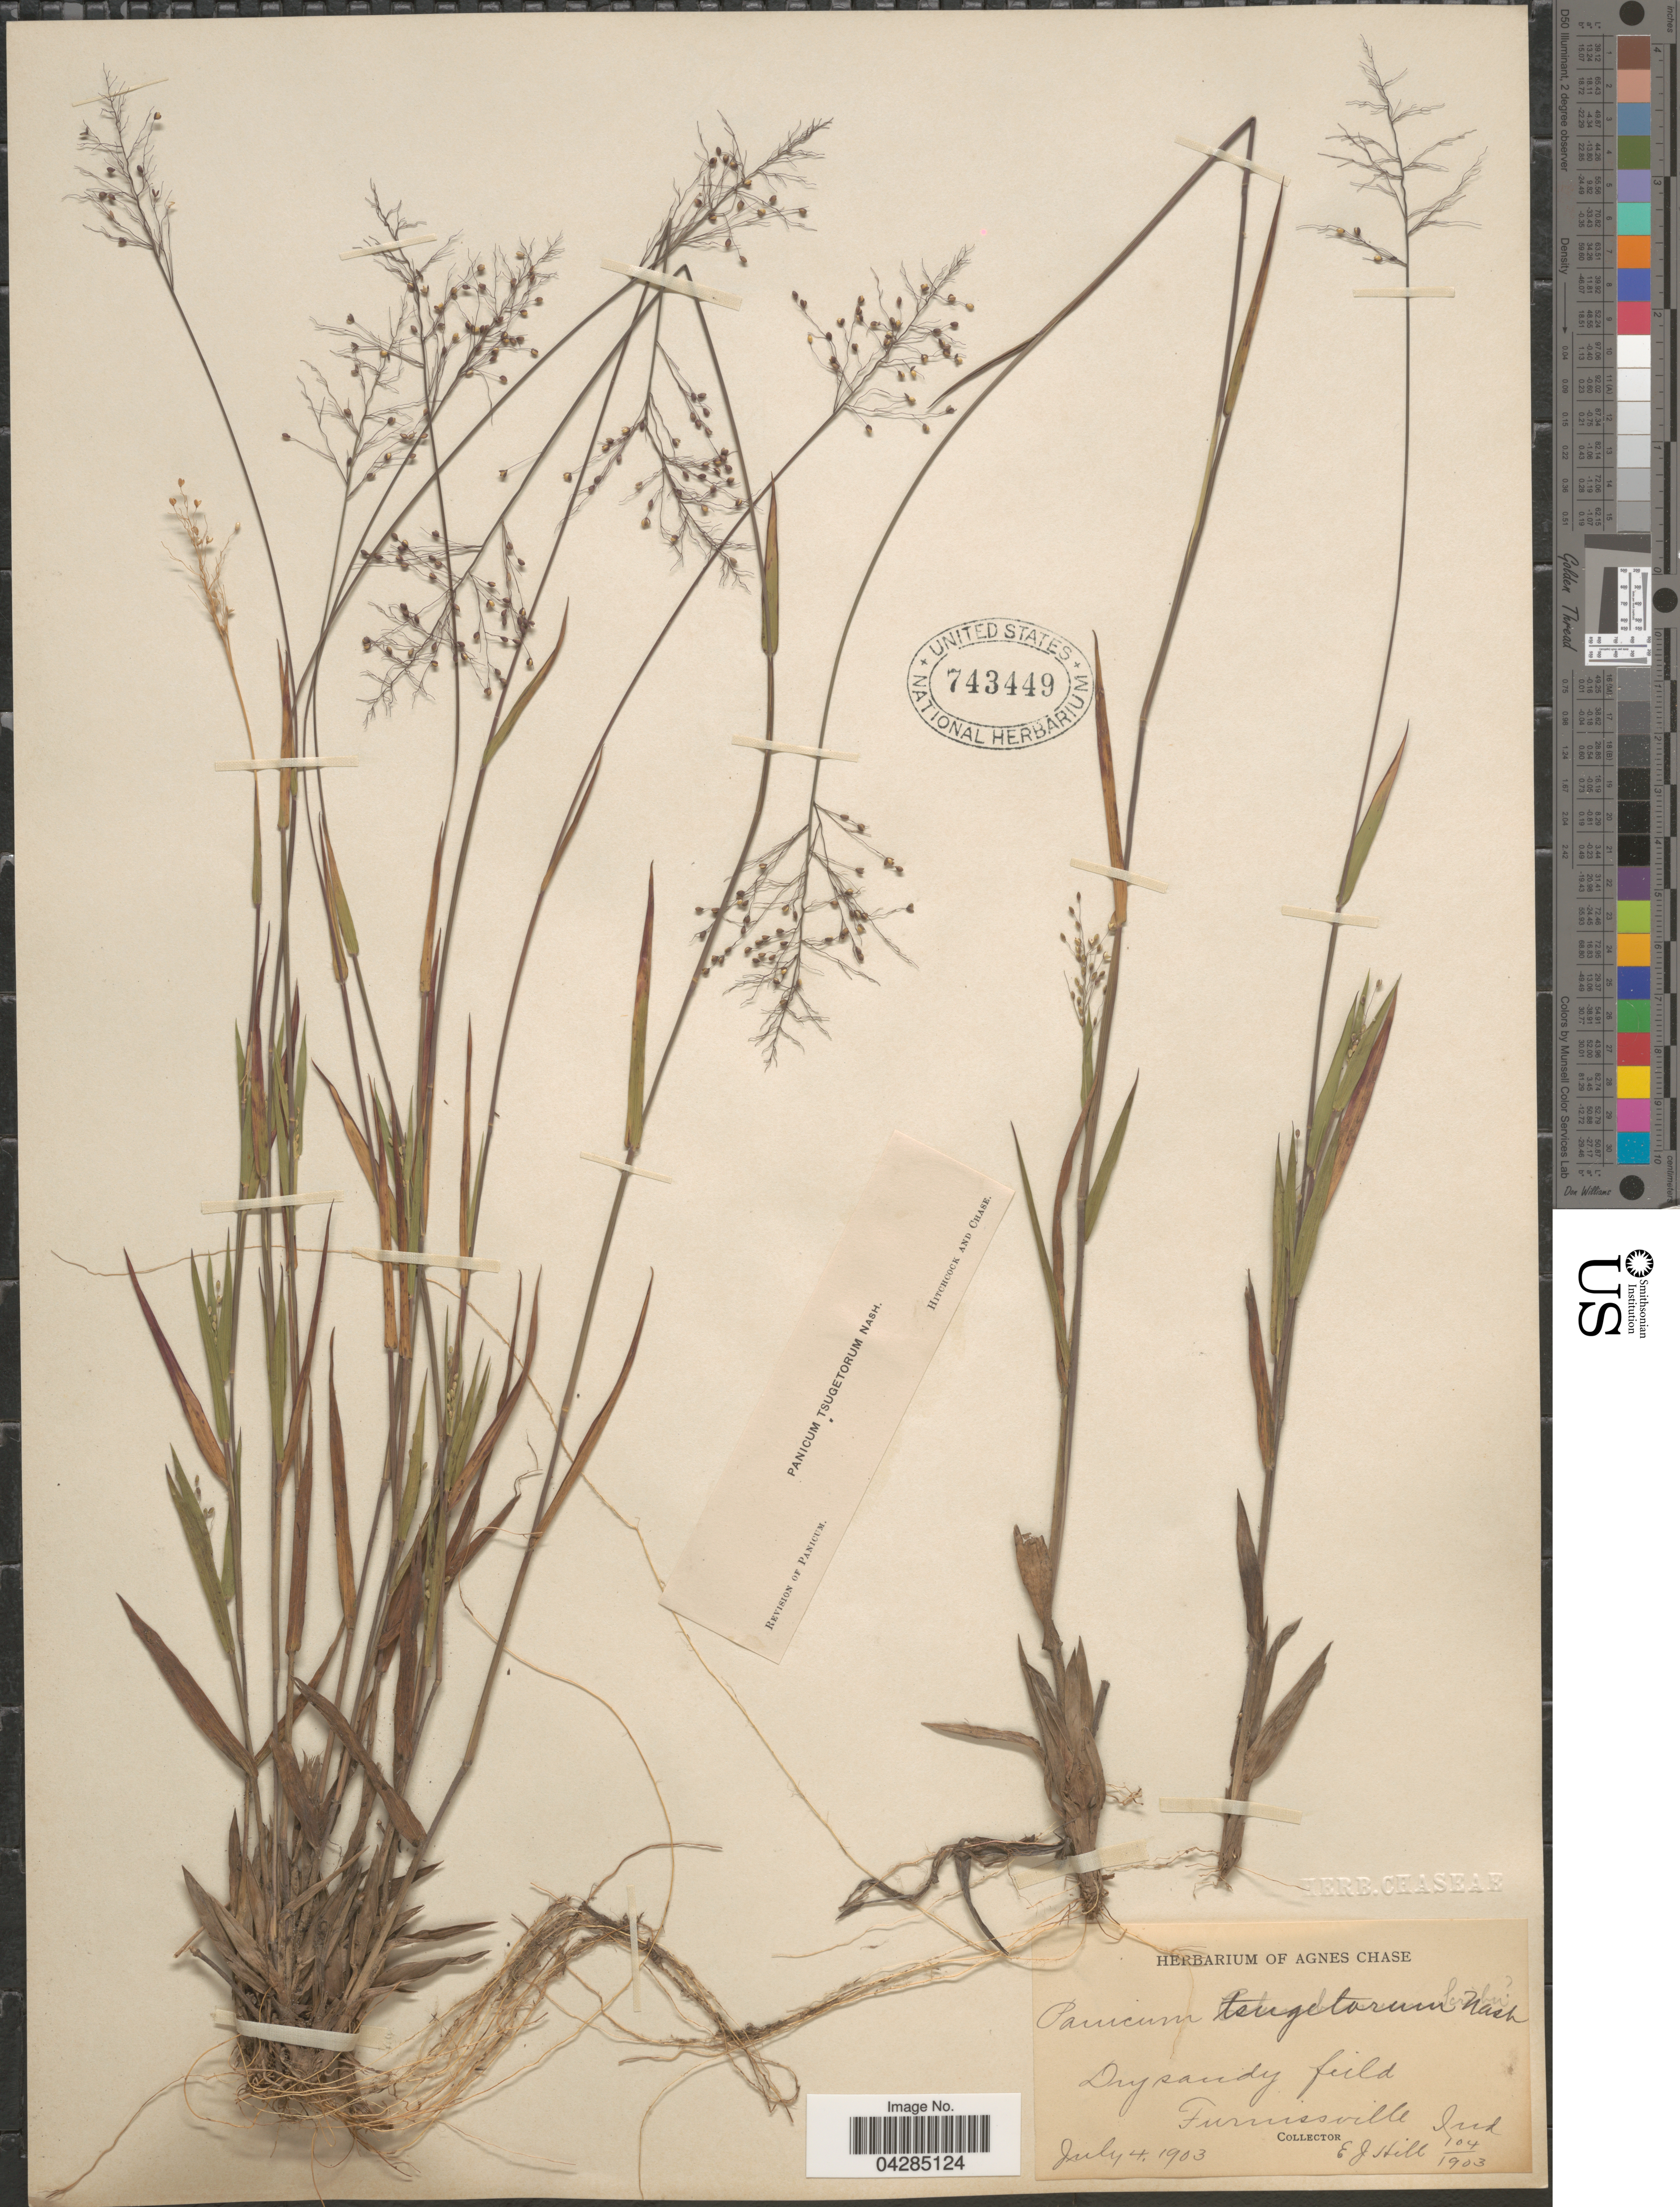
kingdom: Plantae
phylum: Tracheophyta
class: Liliopsida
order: Poales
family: Poaceae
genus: Dichanthelium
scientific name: Dichanthelium portoricense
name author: (Desv. ex Ham.) B.F. Hansen & Wunderlin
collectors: E. J. Hill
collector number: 104/1903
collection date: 1903-07-04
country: United States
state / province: Indiana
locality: Furnissville.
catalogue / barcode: US 743449